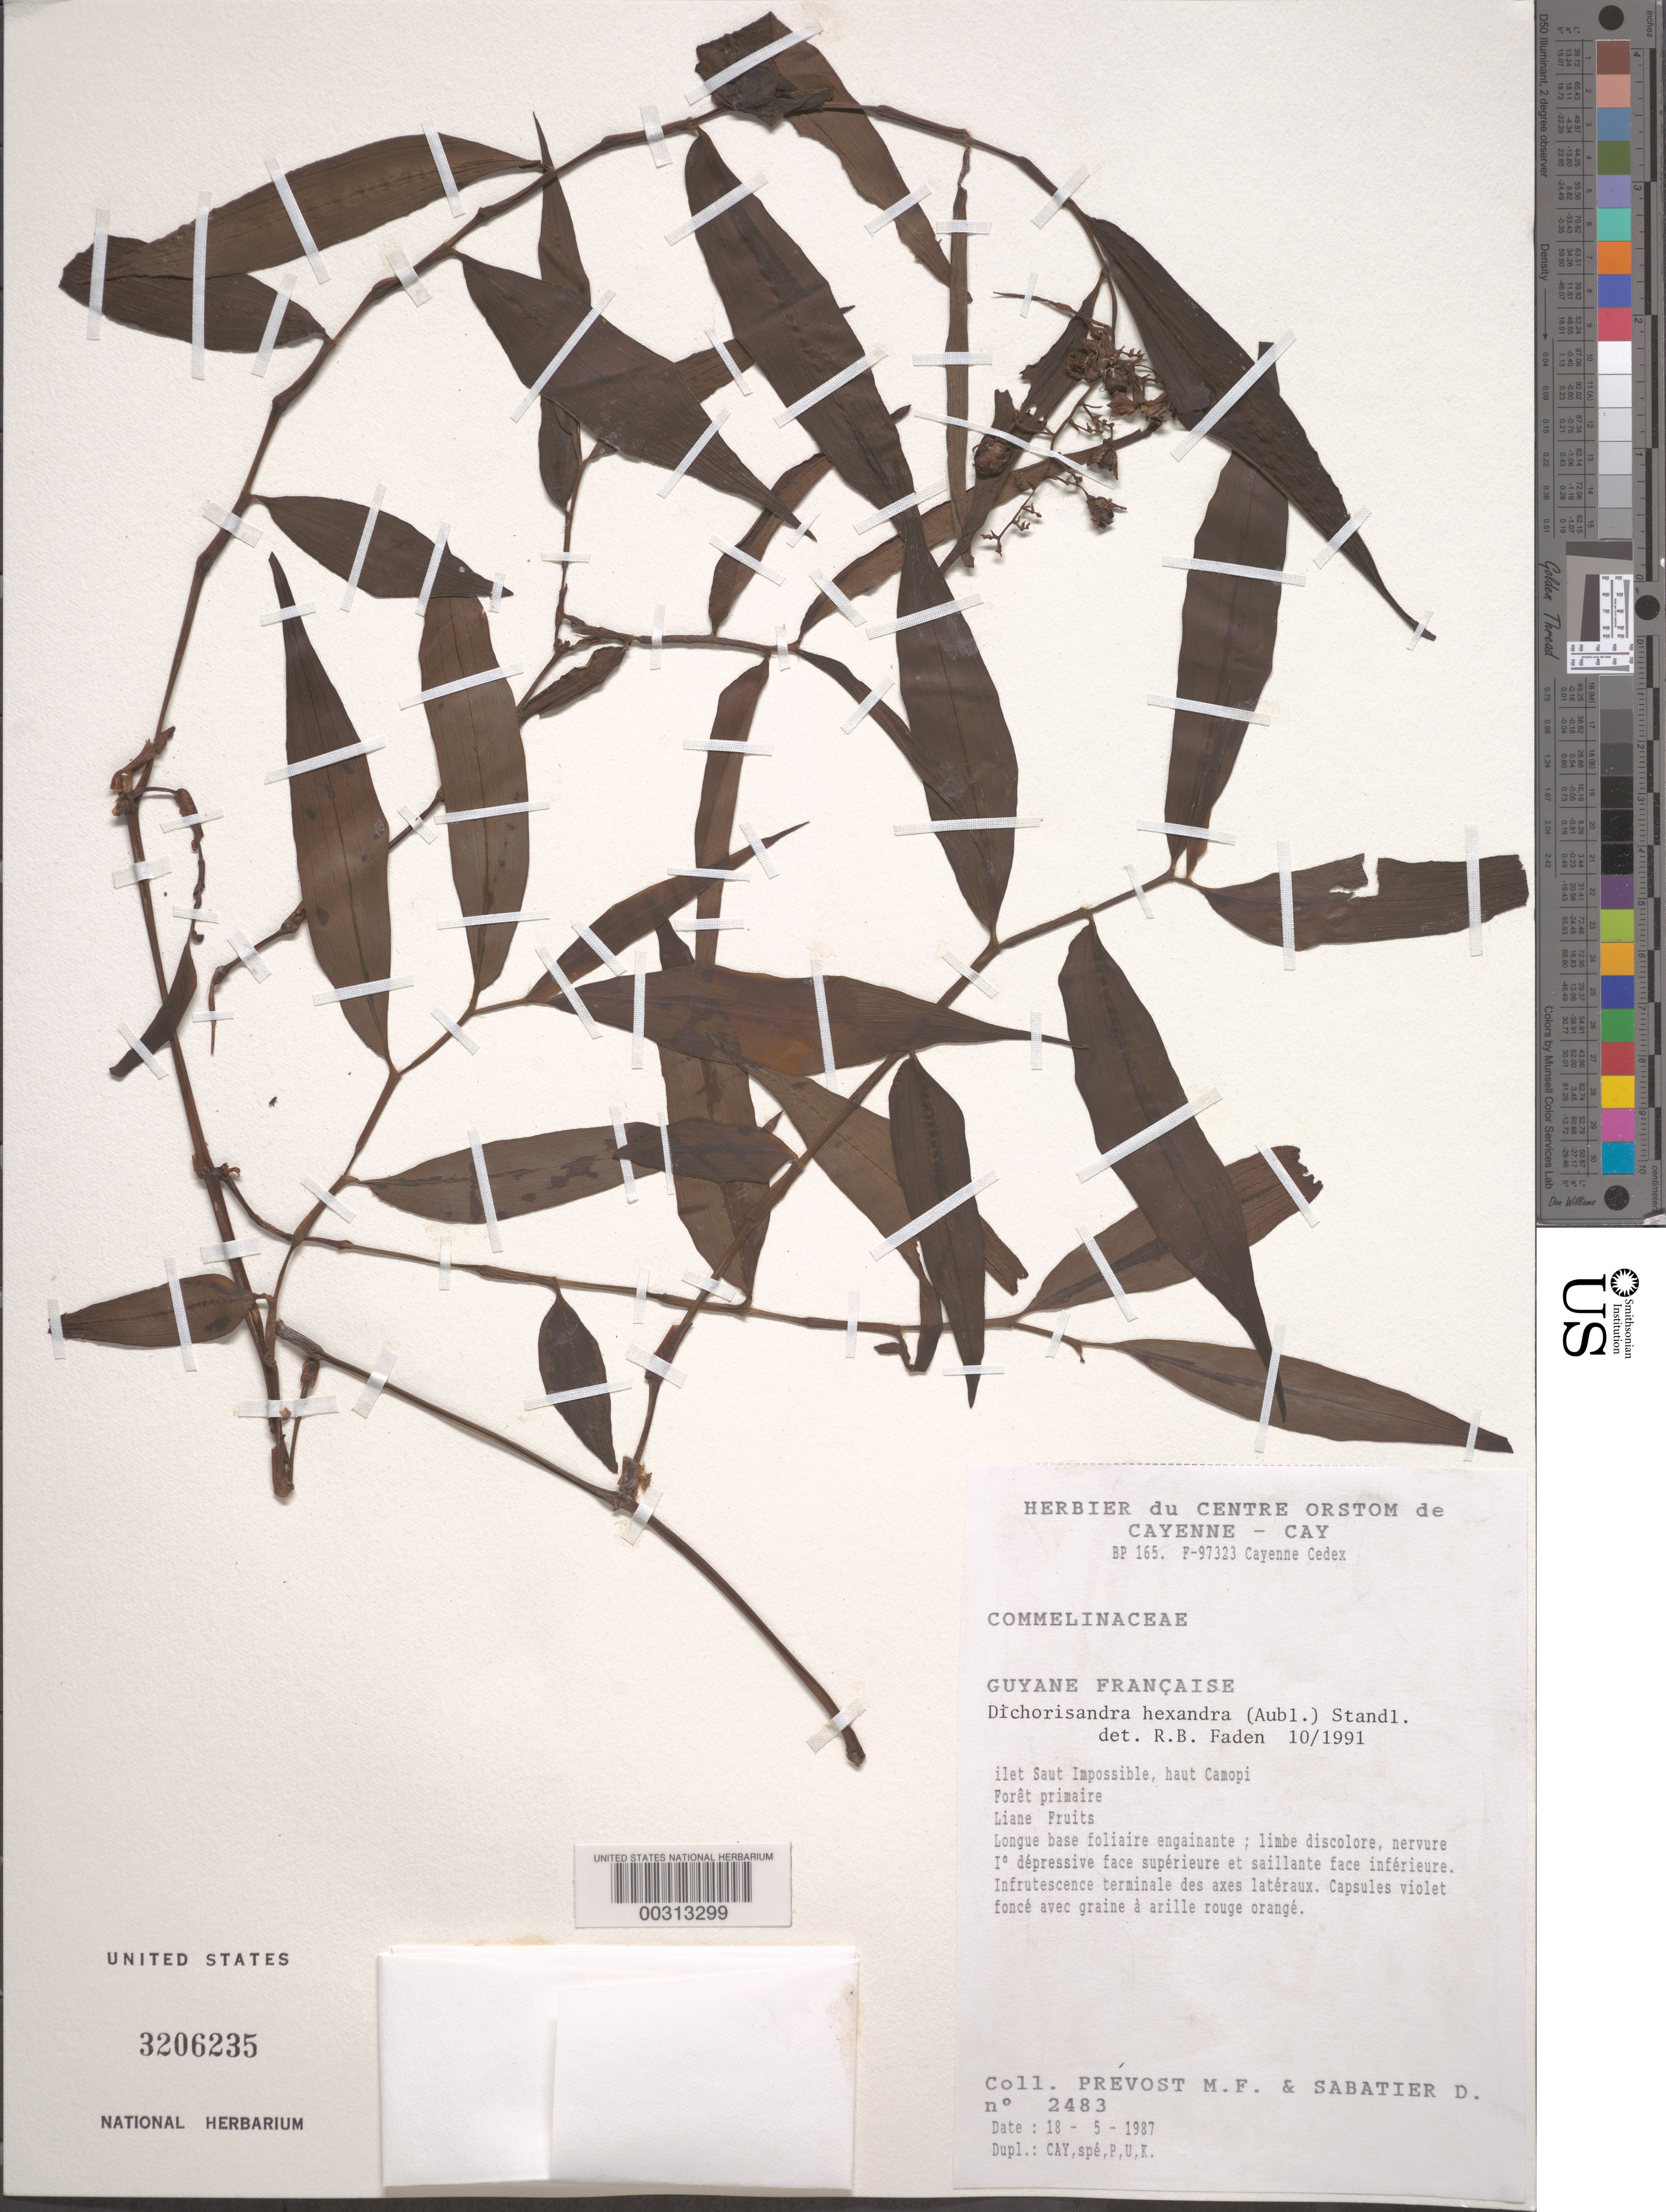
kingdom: Plantae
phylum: Tracheophyta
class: Liliopsida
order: Commelinales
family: Commelinaceae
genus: Dichorisandra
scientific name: Dichorisandra hexandra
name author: (Aubl.) Standl.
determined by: Faden, Robert B., (US), Smithsonian Institution - National Museum of Natural History (UNITED STATES)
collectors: M.-F. Prévost & D. Sabatier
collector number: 2483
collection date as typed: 18 May 1987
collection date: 1987-05-18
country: French Guiana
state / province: Cayenne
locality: Ilet saut impossible, haut camopi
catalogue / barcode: US 3206235